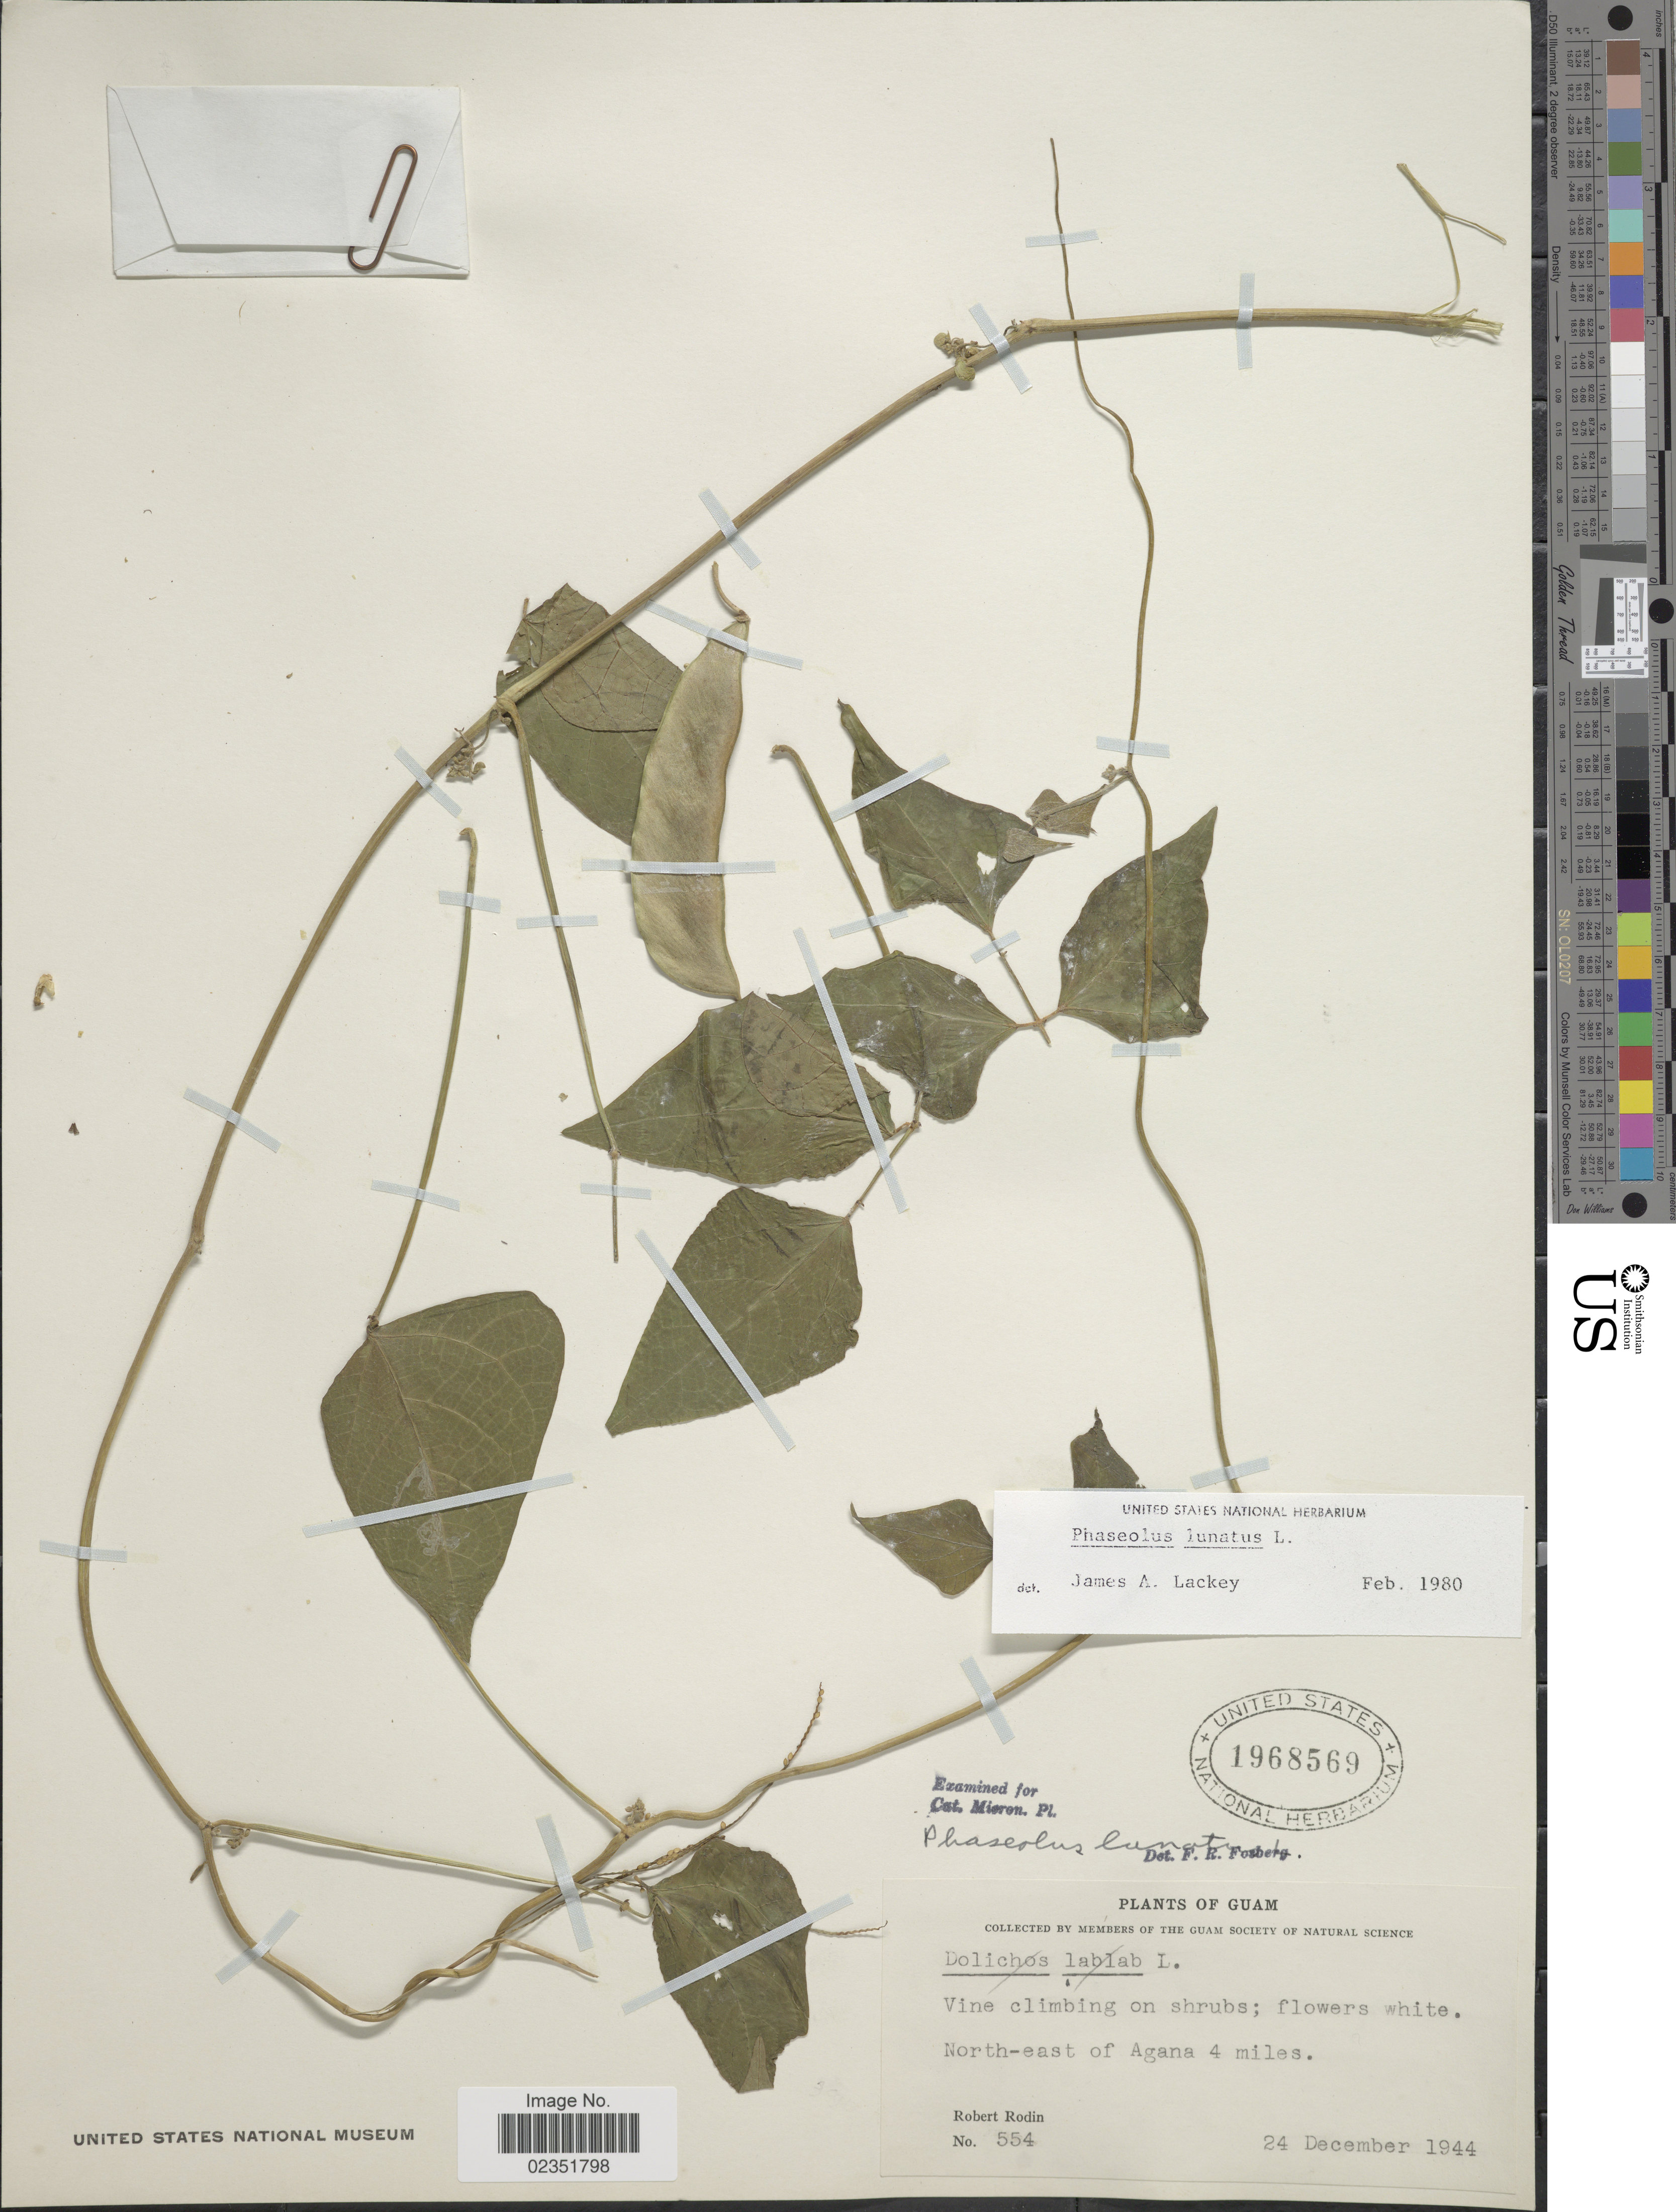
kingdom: Plantae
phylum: Tracheophyta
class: Magnoliopsida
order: Fabales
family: Fabaceae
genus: Phaseolus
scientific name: Phaseolus lunatus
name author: L.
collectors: R. Rodin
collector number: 554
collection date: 1944-12-24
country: Guam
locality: North-east of Agana 4 miles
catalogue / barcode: US 1968569